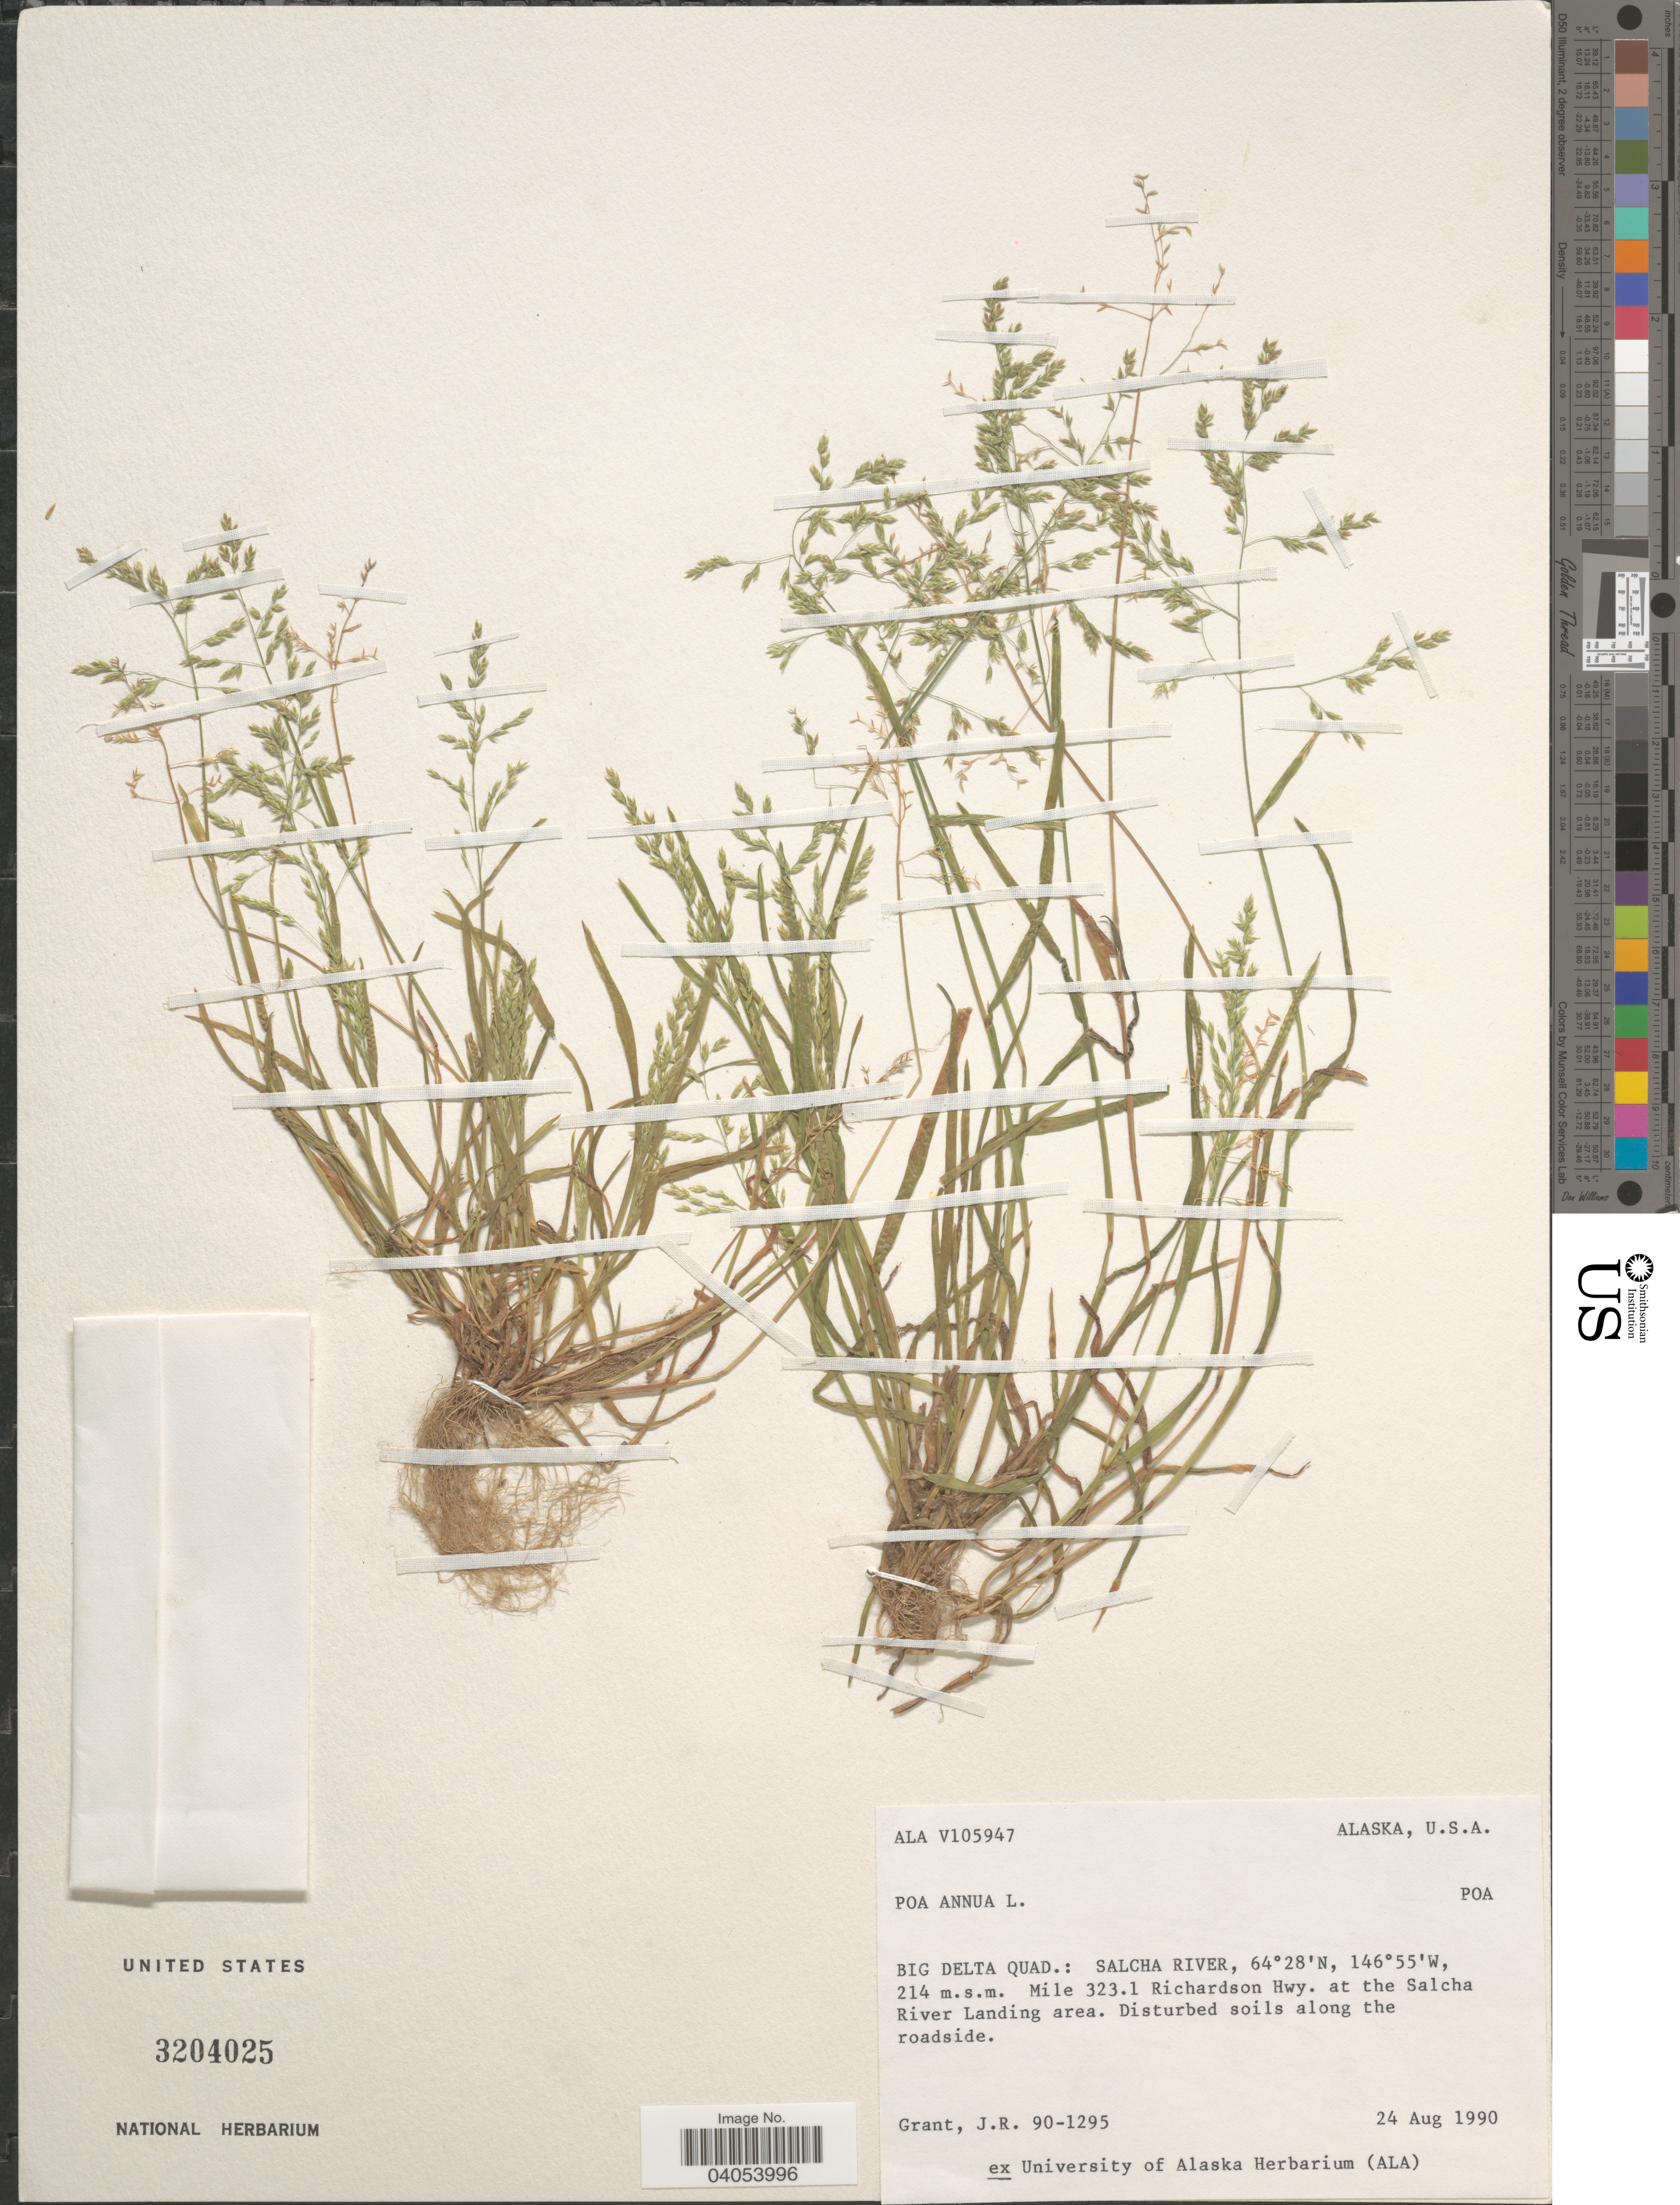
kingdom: Plantae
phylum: Tracheophyta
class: Liliopsida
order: Poales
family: Poaceae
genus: Poa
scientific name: Poa annua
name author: L.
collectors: J. Grant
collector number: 90-1295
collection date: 1990-08-24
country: United States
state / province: Alaska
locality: Big Delta Quad.: Salcha River. Mile 323.1 Richardson Hwy. at the Salcha River Landing area.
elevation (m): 214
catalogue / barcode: US 3204025